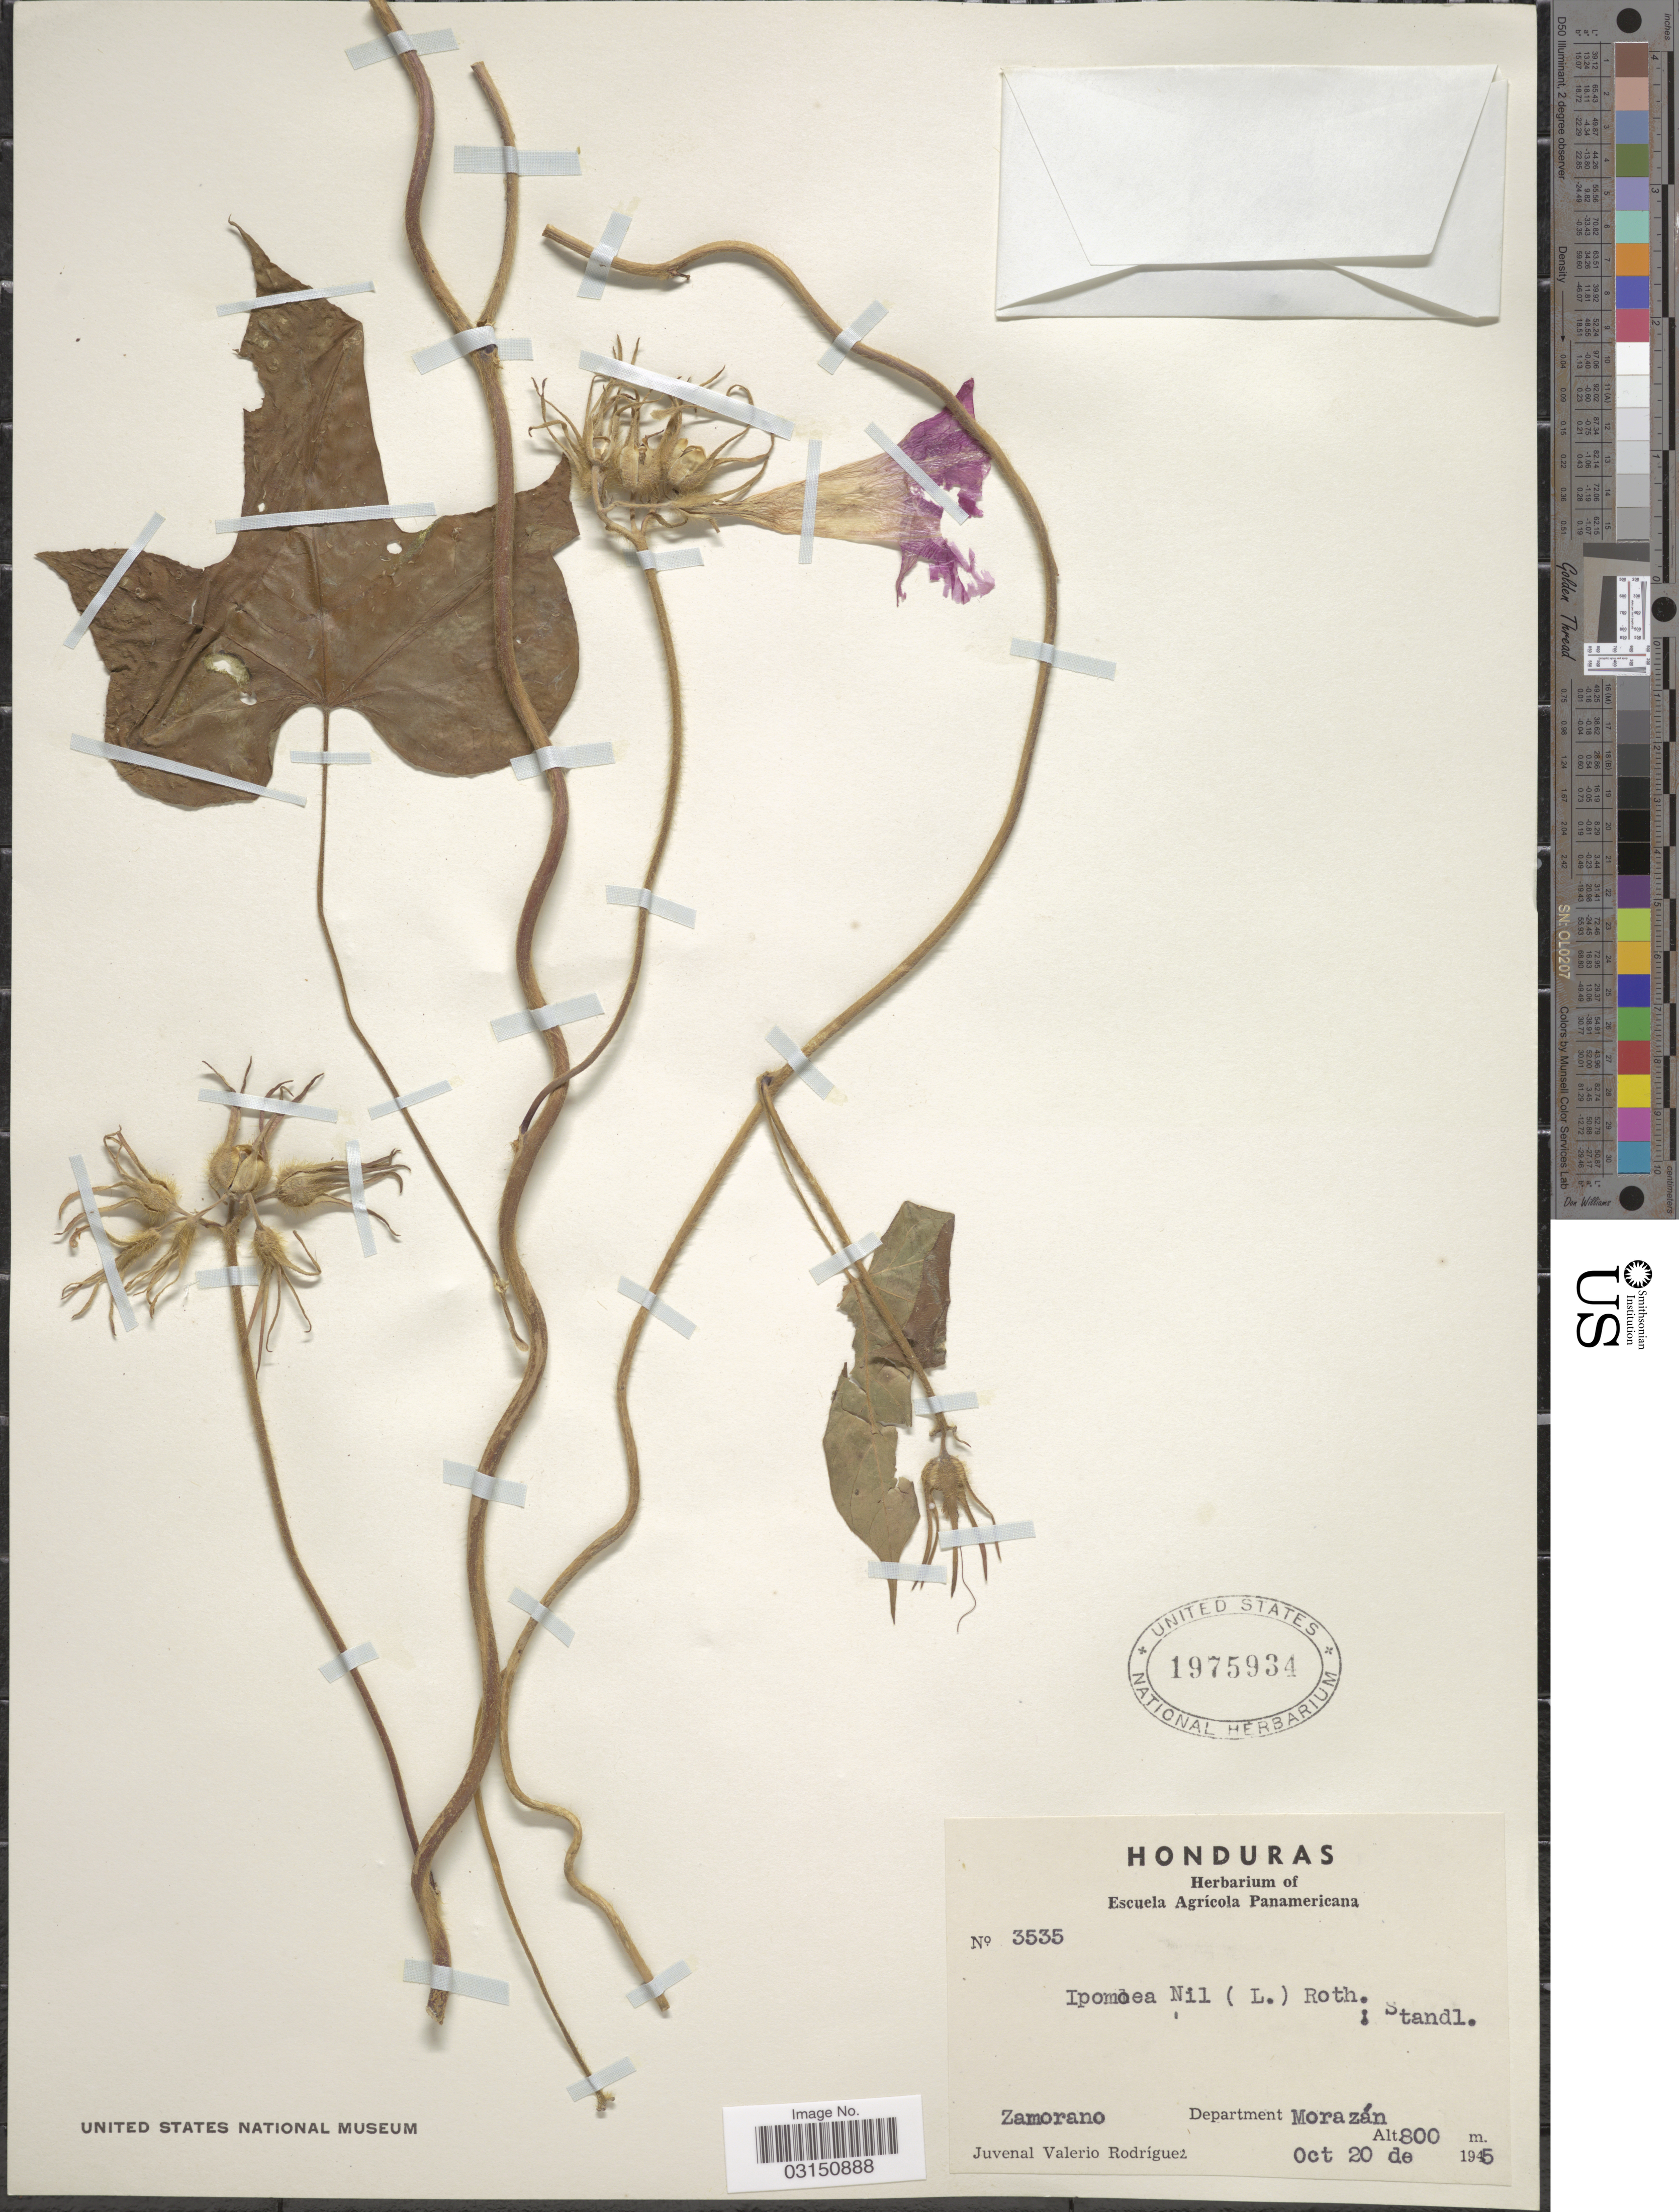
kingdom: Plantae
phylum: Tracheophyta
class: Magnoliopsida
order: Solanales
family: Convolvulaceae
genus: Ipomoea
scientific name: Ipomoea nil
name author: (L.) Roth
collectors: J. Valerio R.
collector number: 3535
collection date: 1945-10-20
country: Honduras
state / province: Fco. Morazán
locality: Zamorano Department Morazán.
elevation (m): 800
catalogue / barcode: US 1975934